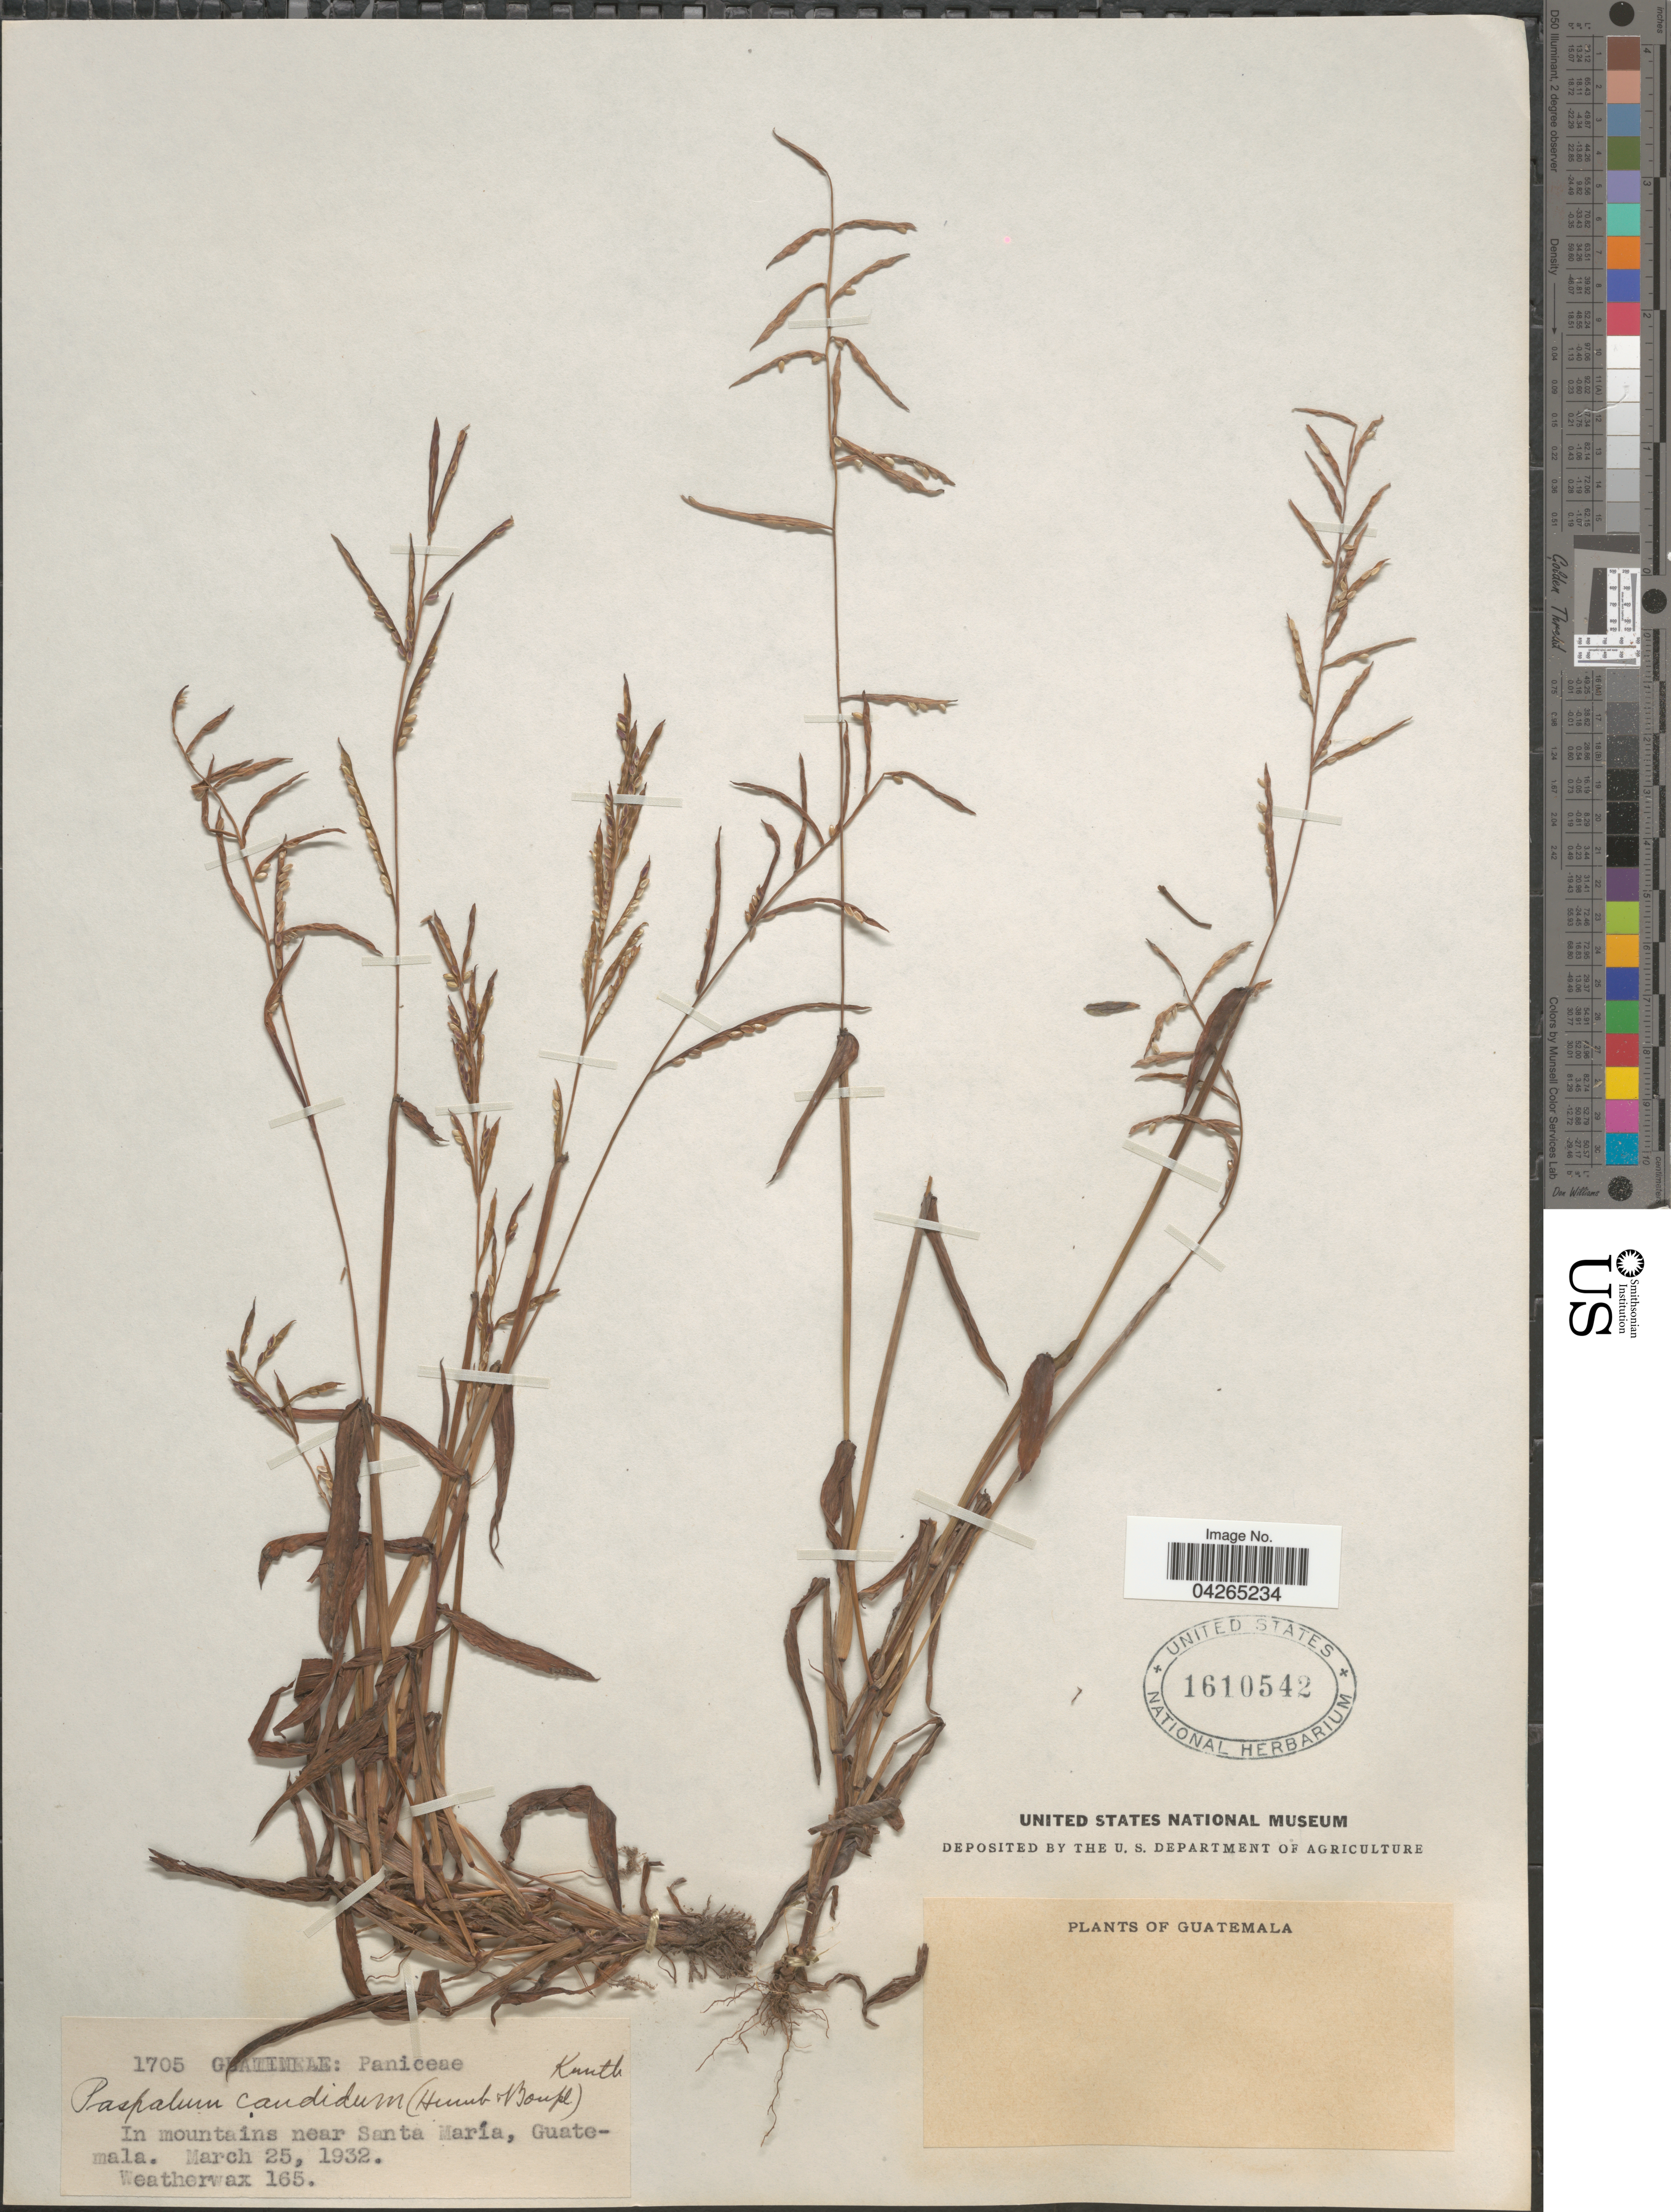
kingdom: Plantae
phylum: Tracheophyta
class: Liliopsida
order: Poales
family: Poaceae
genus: Paspalum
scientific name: Paspalum candidum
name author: (Humb. & Bonpl. ex Fleugge) Kunth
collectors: -. Weatherwax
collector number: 165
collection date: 1932-03-25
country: Guatemala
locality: In mountains near Santa María.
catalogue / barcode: US 1610542